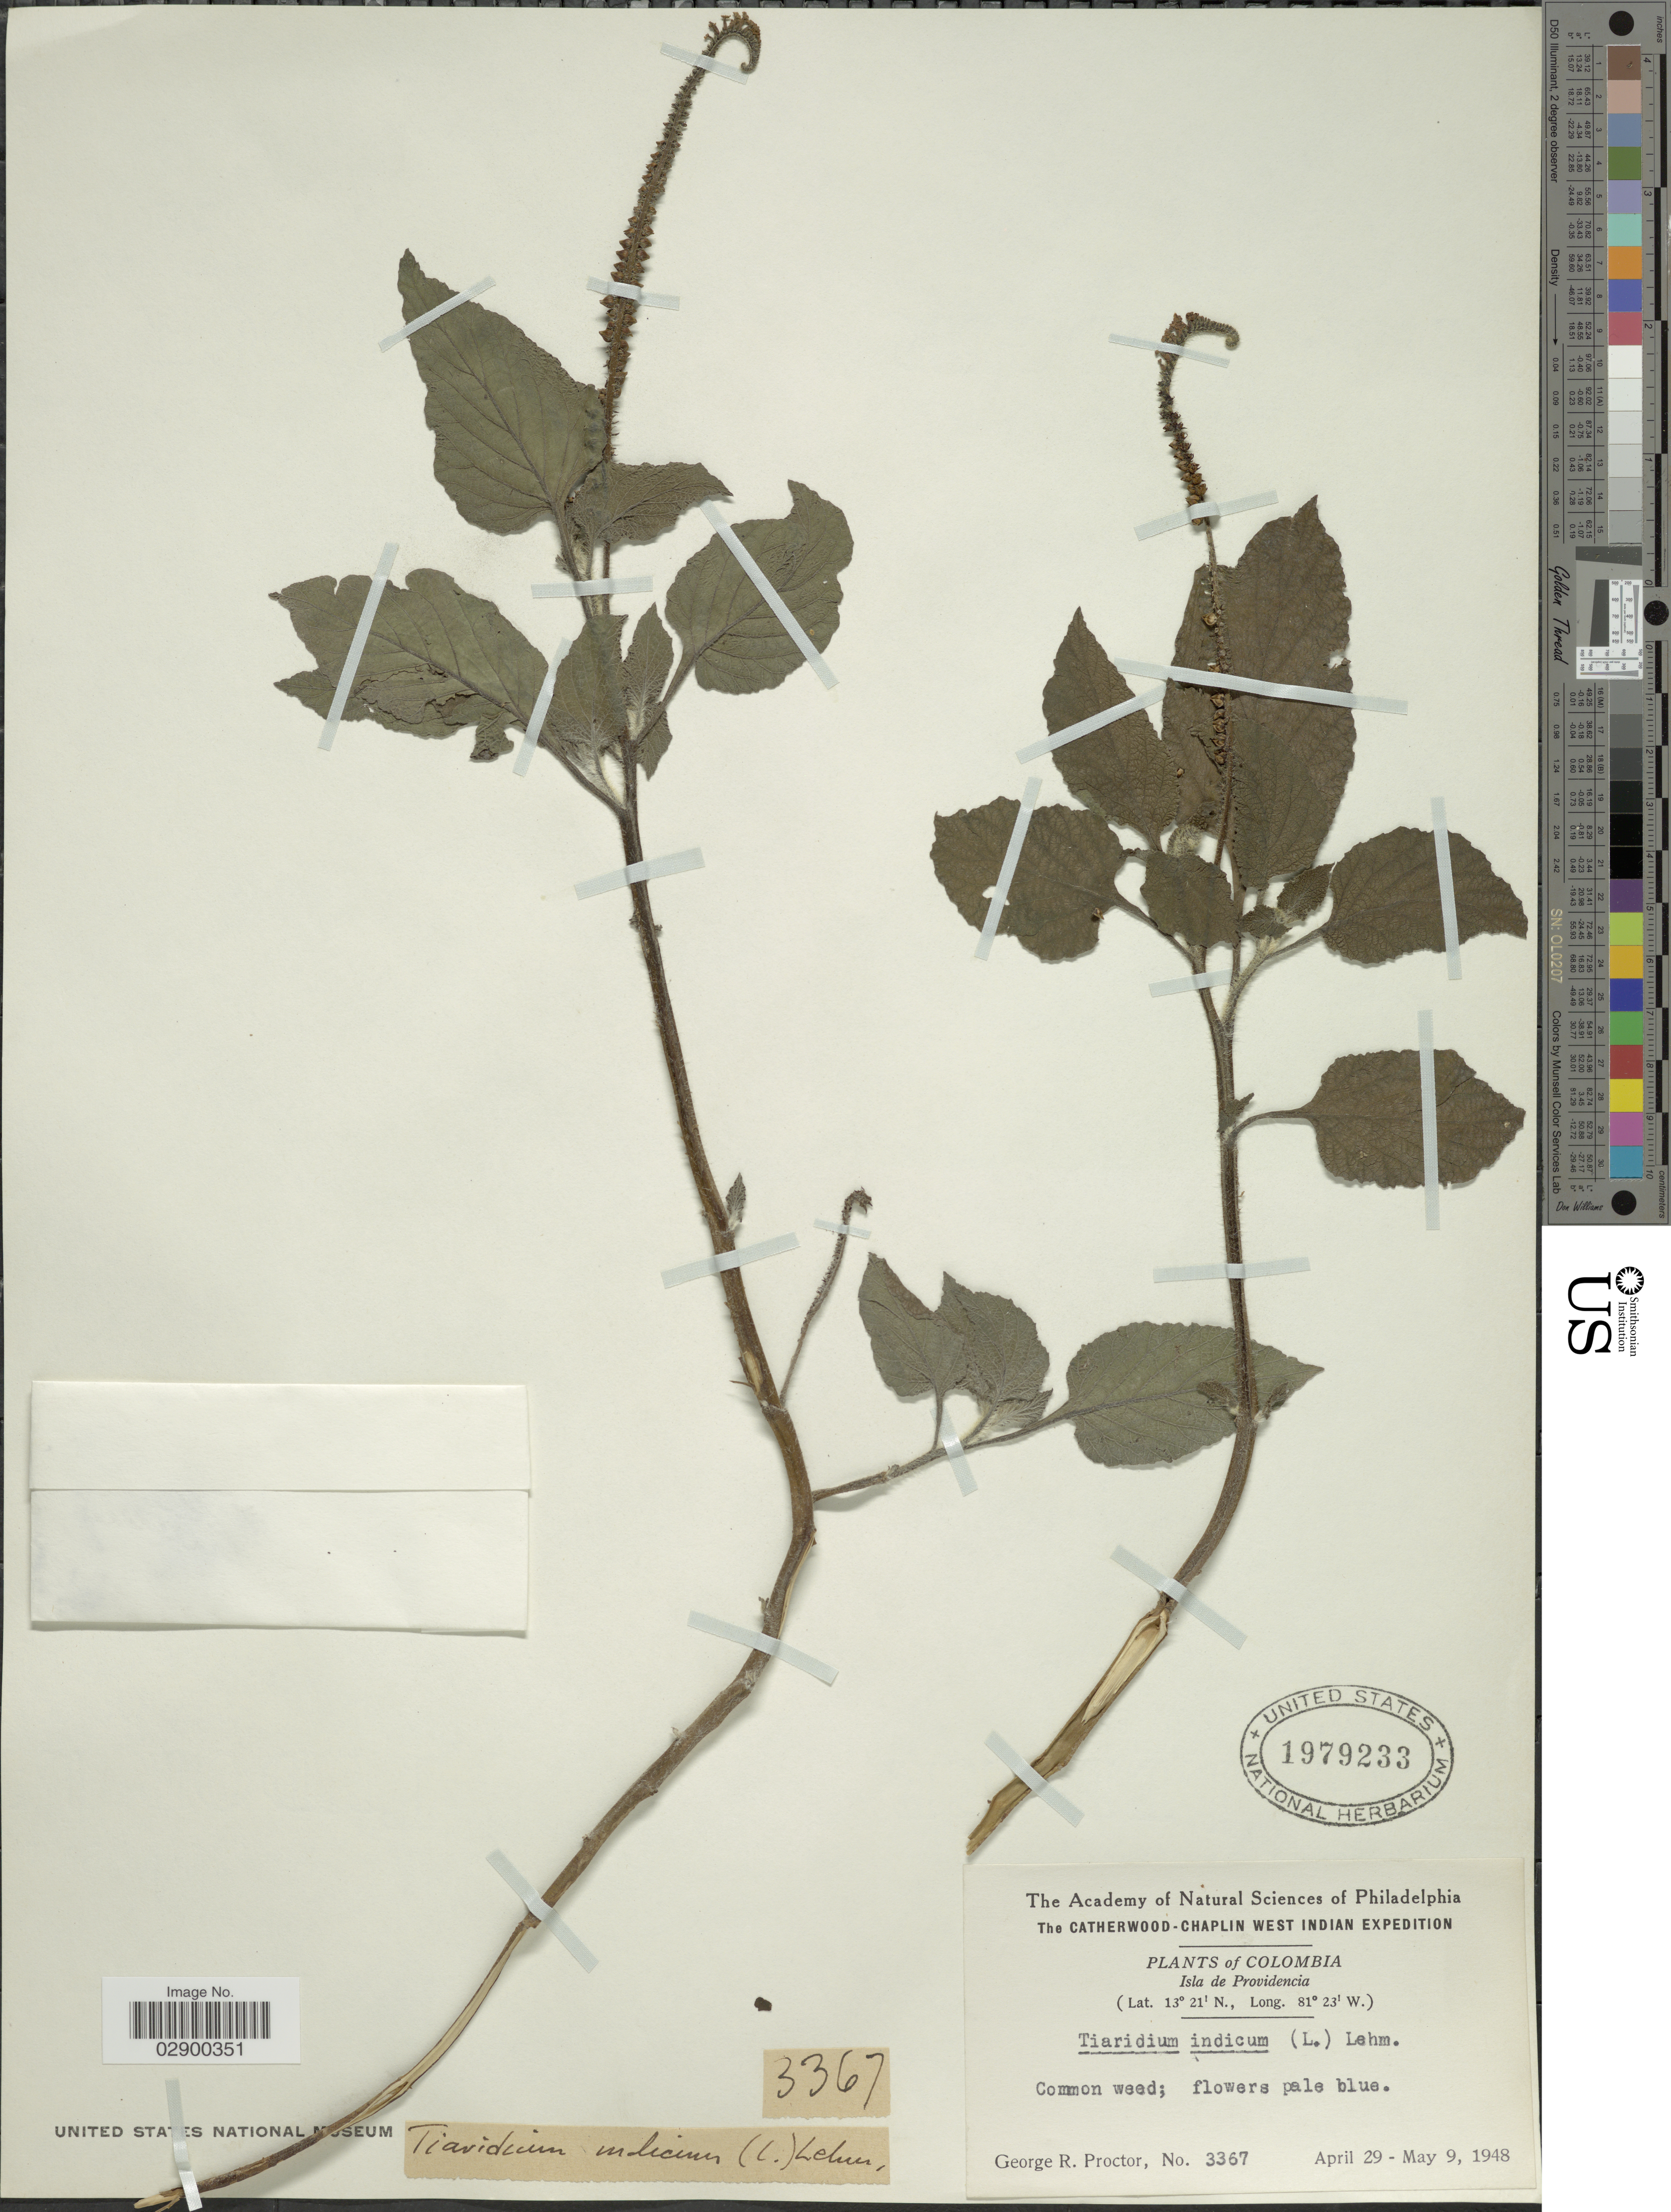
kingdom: Plantae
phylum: Tracheophyta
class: Magnoliopsida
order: Boraginales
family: Heliotropiaceae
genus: Heliotropium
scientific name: Heliotropium indicum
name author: L.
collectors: G. R. Proctor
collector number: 3367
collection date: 1948-04-29/1948-05-09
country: Colombia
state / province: San Andres y Providencia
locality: Isla de Providencia.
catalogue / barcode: US 1979233